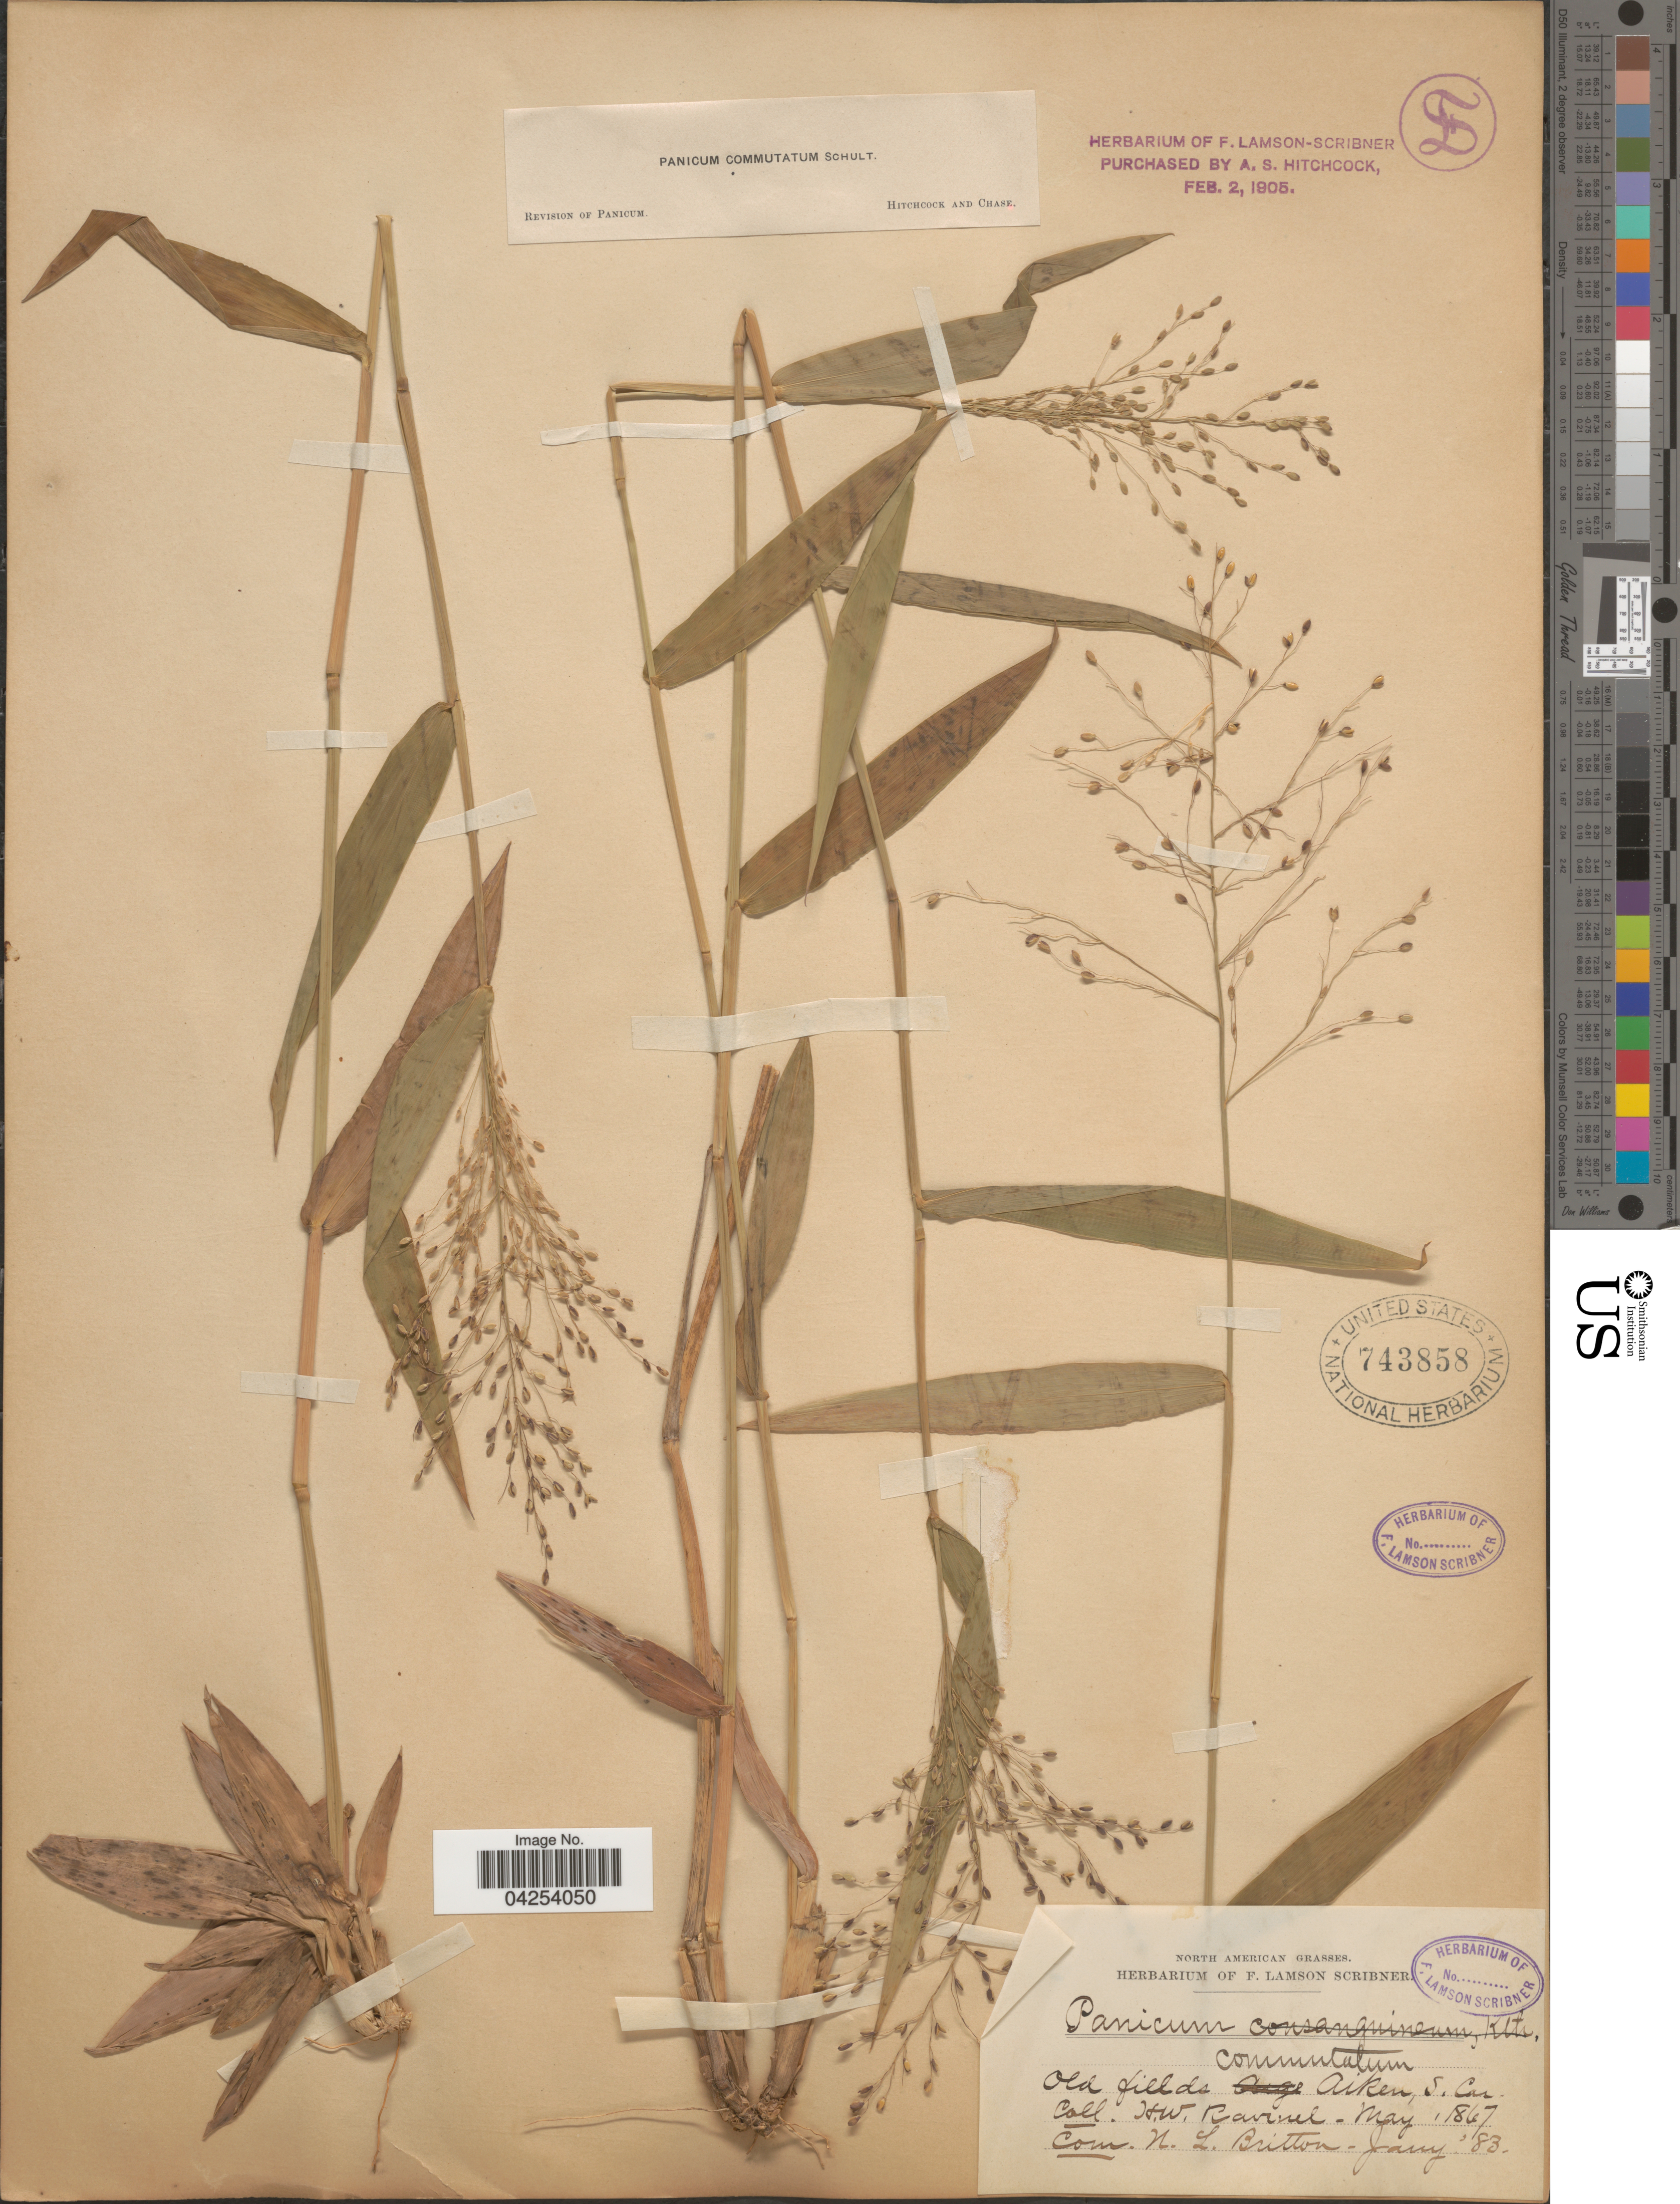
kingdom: Plantae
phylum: Tracheophyta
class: Liliopsida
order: Poales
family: Poaceae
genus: Dichanthelium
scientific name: Dichanthelium commutatum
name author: (Schult.) Gould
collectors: H. Ravenel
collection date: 1867-05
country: United States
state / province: South Carolina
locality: Old fields, Aiken.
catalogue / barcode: US 743858